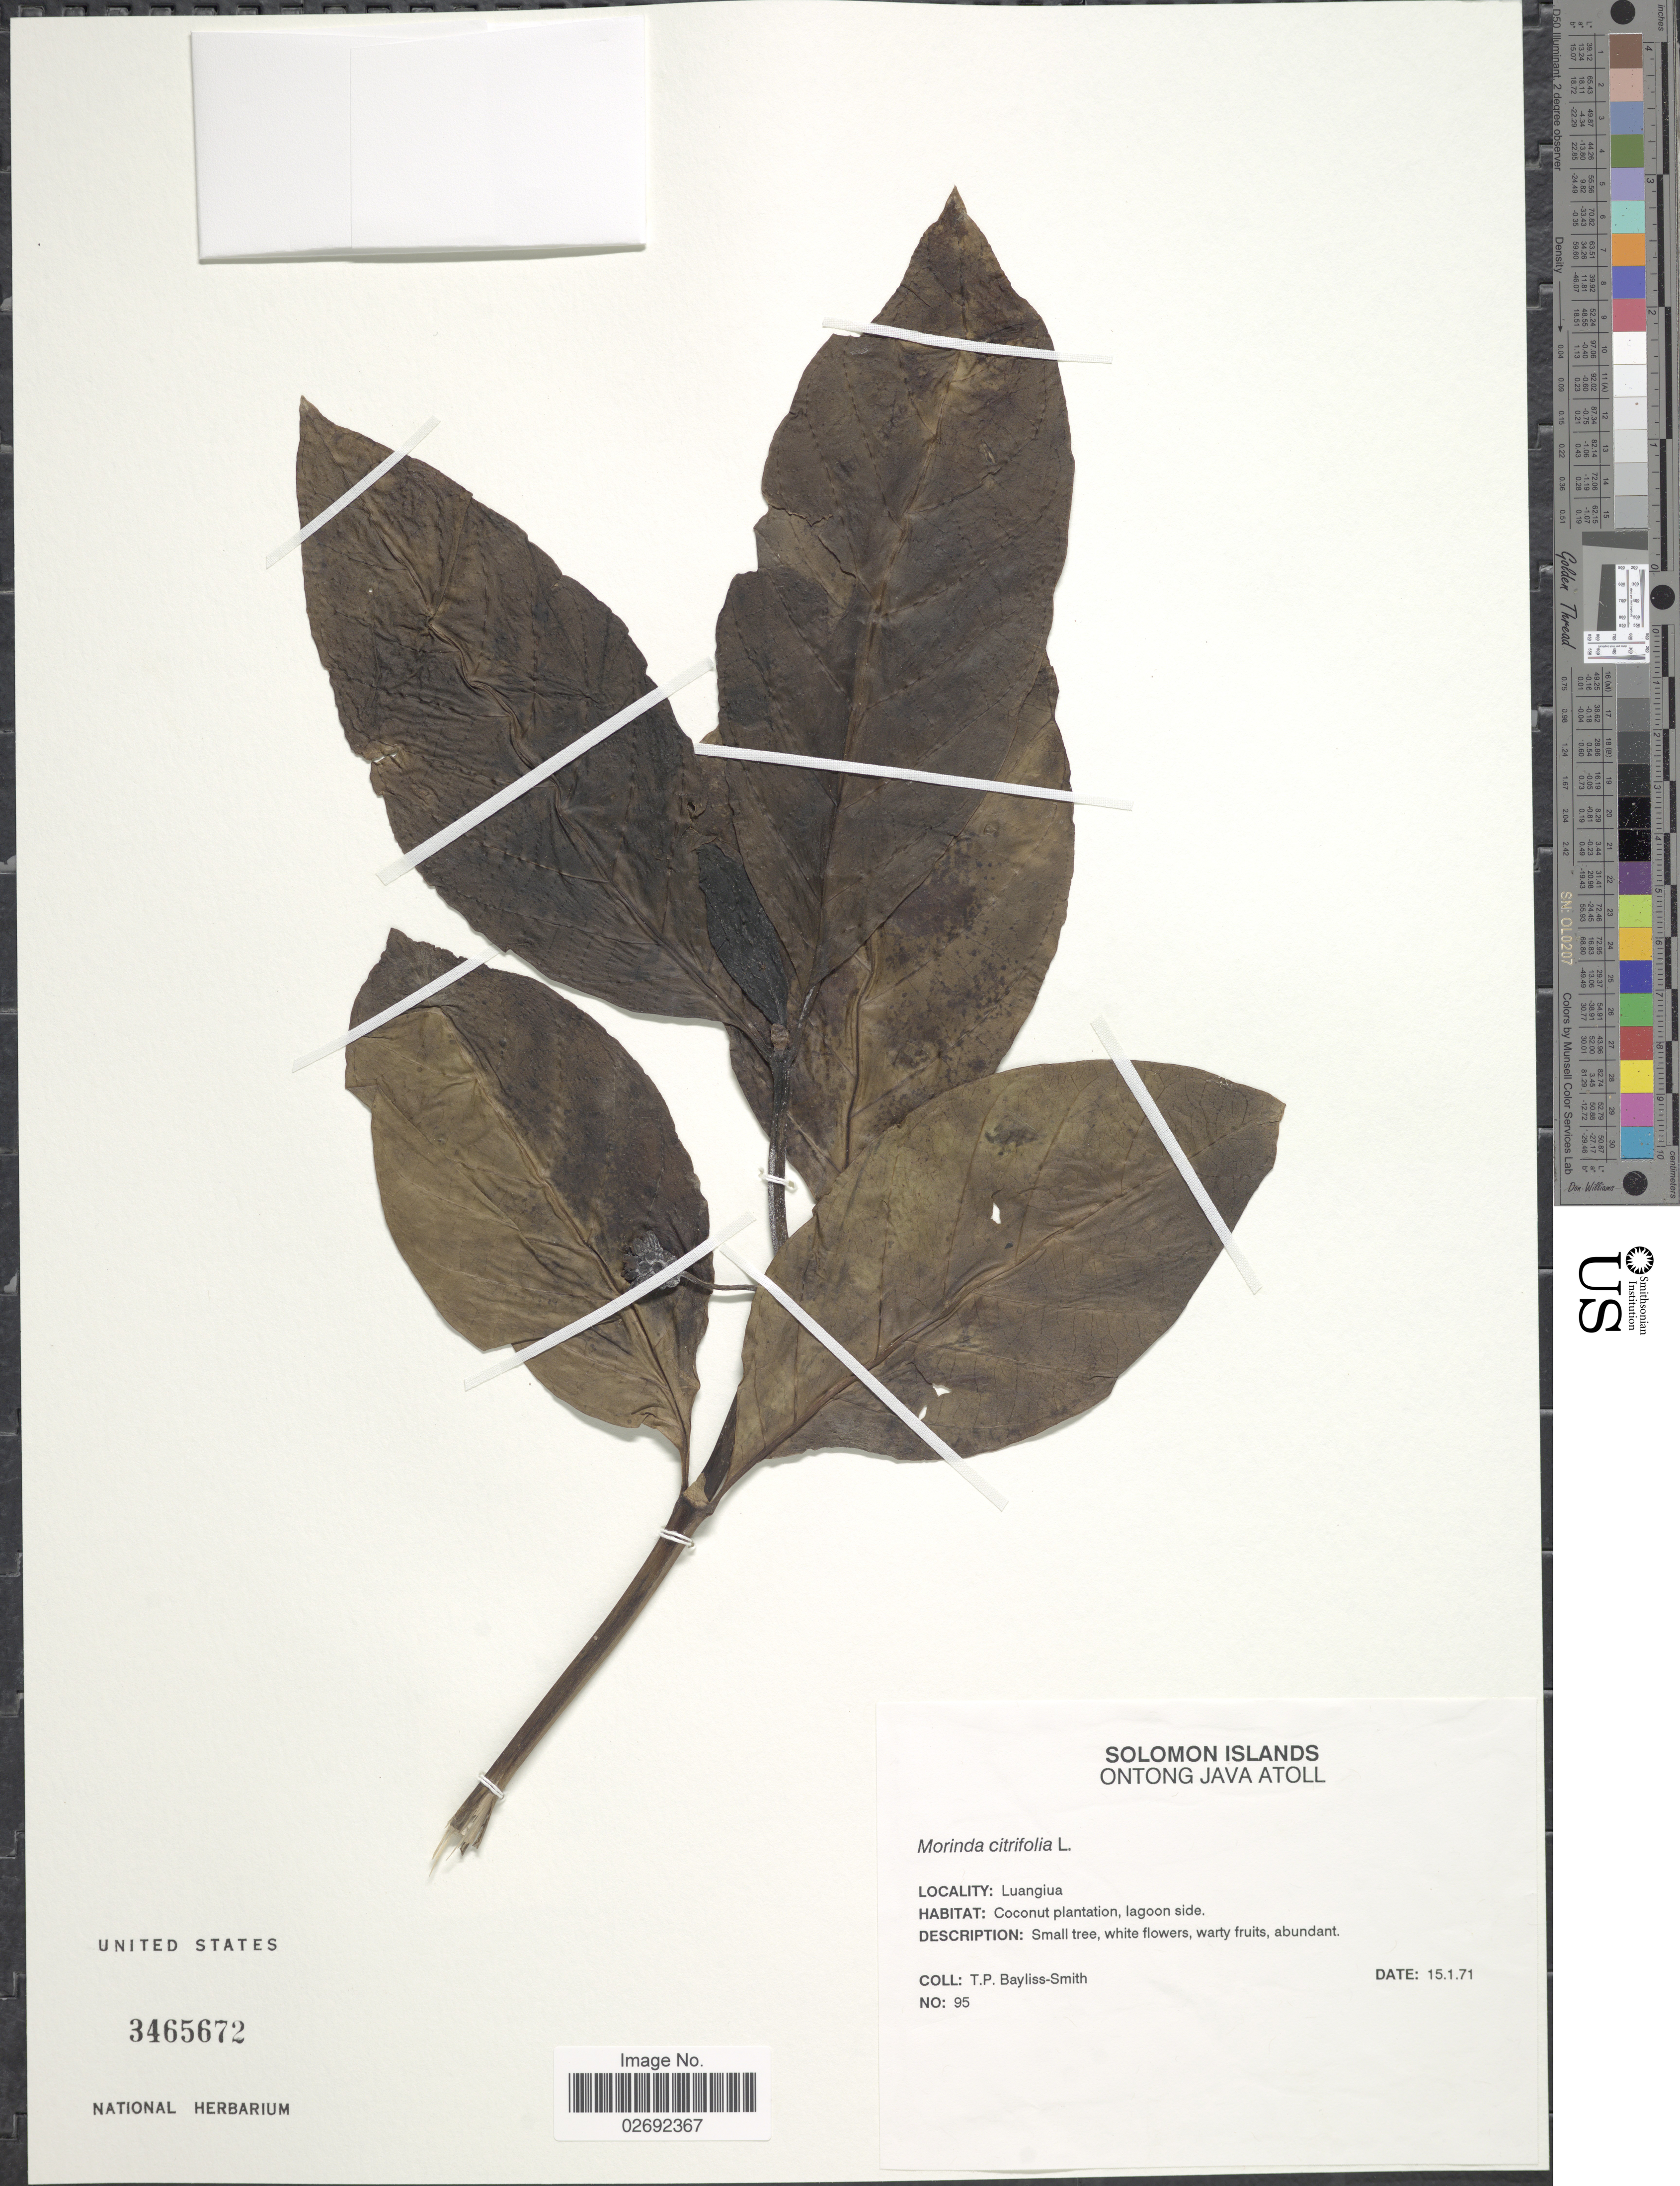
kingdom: Plantae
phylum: Tracheophyta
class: Magnoliopsida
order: Gentianales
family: Rubiaceae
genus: Morinda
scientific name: Morinda citrifolia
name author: L.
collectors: T. P. Bayliss-Smith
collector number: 95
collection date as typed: Transcribed d/m/y: 15/1/71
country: Solomon Islands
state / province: Solomon Island Outliers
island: Ontong Java [Luanguia] Atoll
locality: Ontong Java Atoll. Luangiua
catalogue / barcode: US 3465672